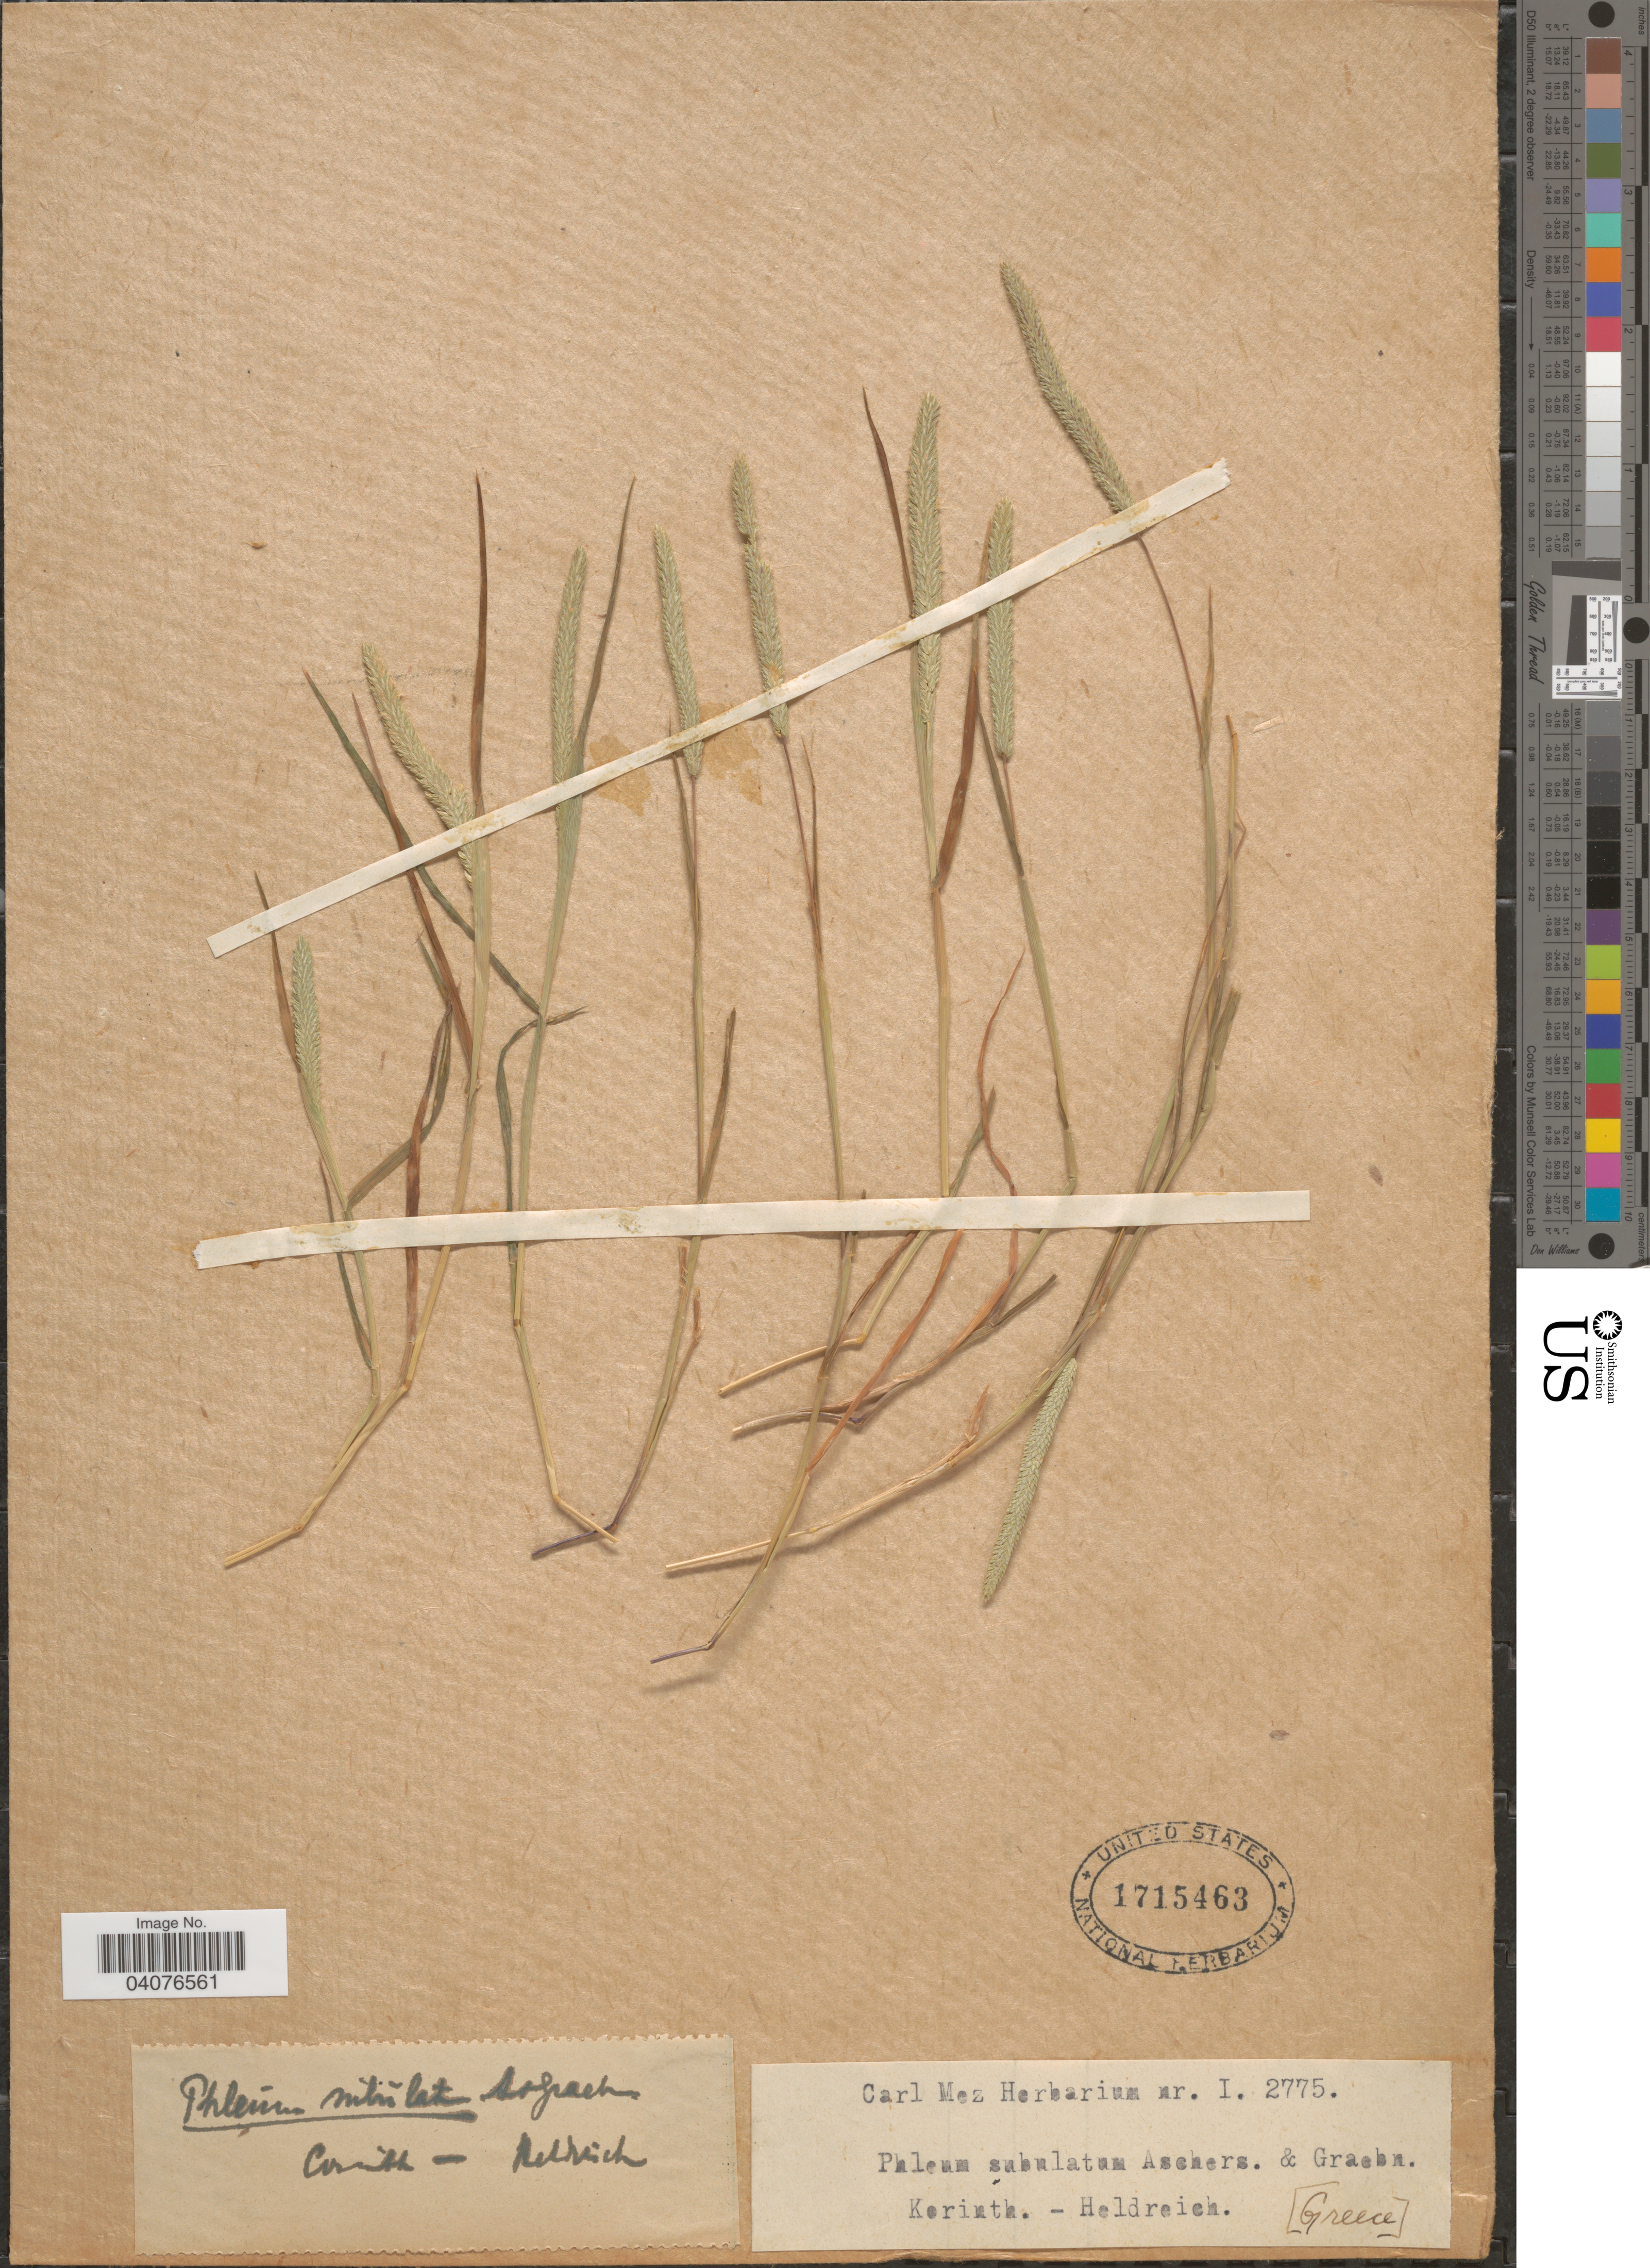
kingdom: Plantae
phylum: Tracheophyta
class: Liliopsida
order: Poales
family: Poaceae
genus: Phleum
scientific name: Phleum subulatum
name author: (Savi) Asch. & Graeb.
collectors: Heldreich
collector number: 2775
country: Greece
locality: Korinth.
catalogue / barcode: US 1715463